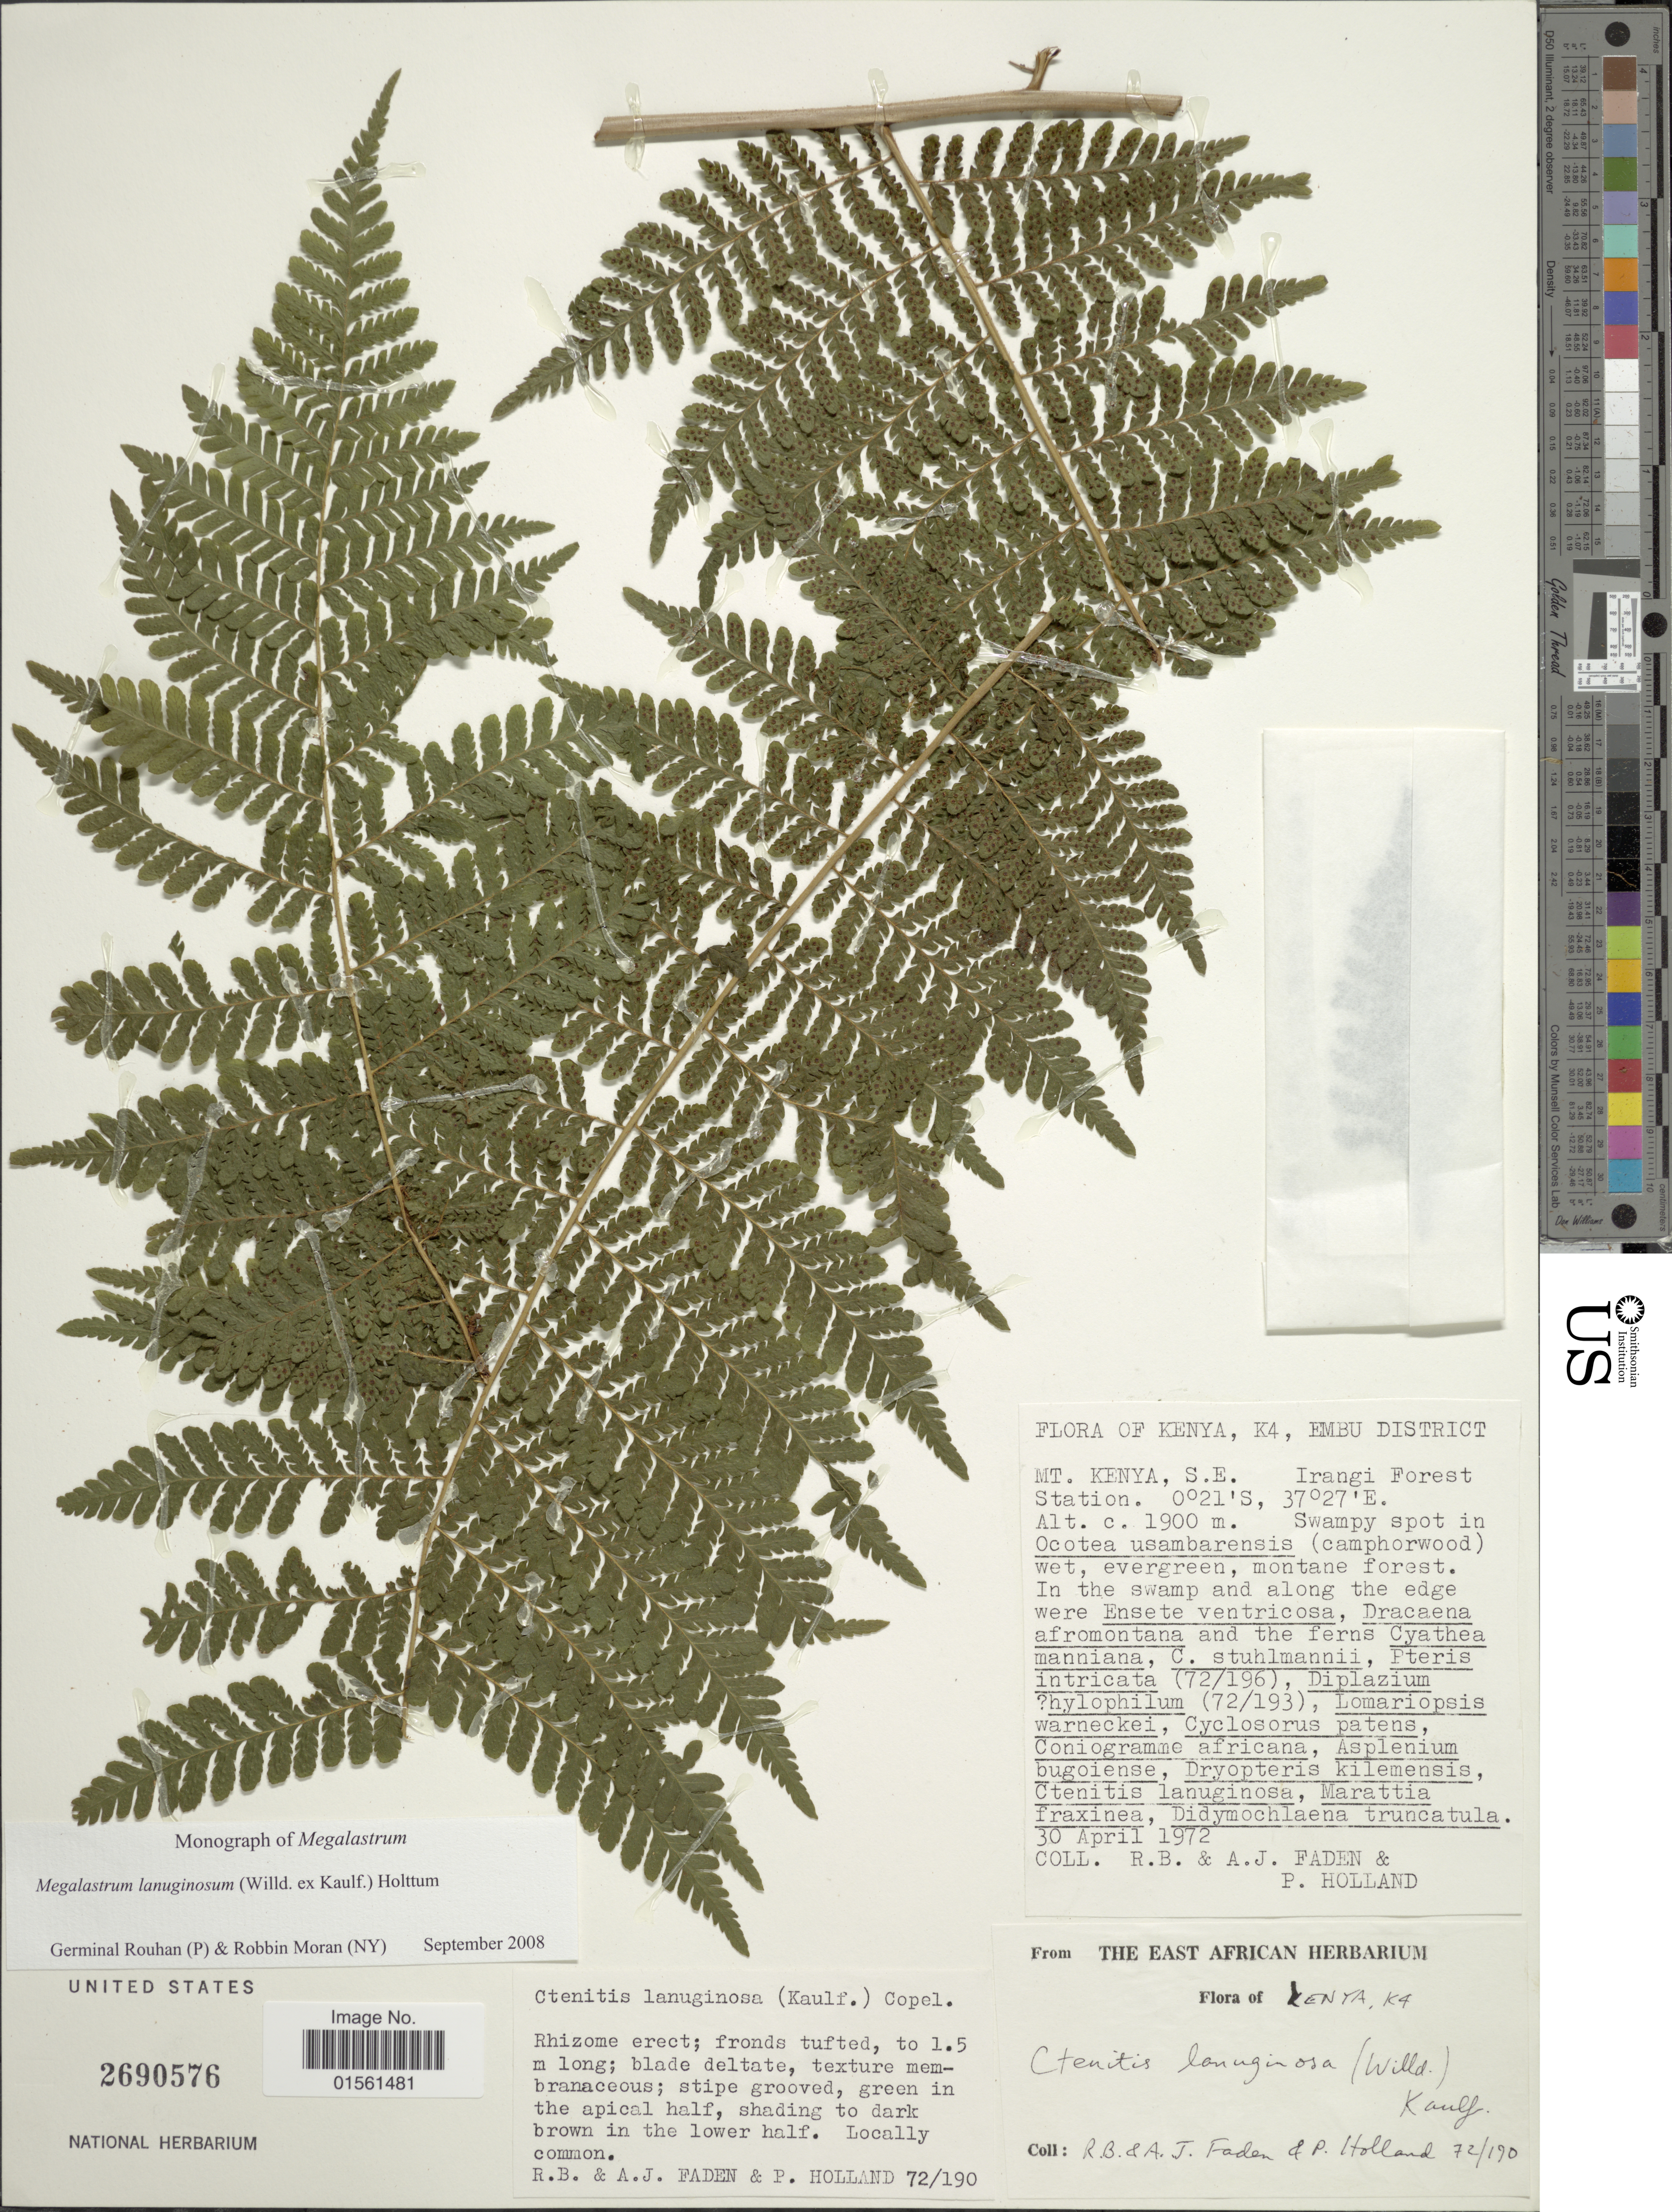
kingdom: Plantae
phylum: Tracheophyta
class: Polypodiopsida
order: Polypodiales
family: Dryopteridaceae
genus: Megalastrum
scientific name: Megalastrum lanuginosum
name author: (Kaulf.) Holttum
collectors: R. B. Faden, A. J. Faden & P. Holland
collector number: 72/190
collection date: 1972-04-30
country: Kenya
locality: Kenya, K4, Embu District, Mt. Kenya, S. E. Irangi Forest Station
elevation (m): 1900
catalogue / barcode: US 2690576